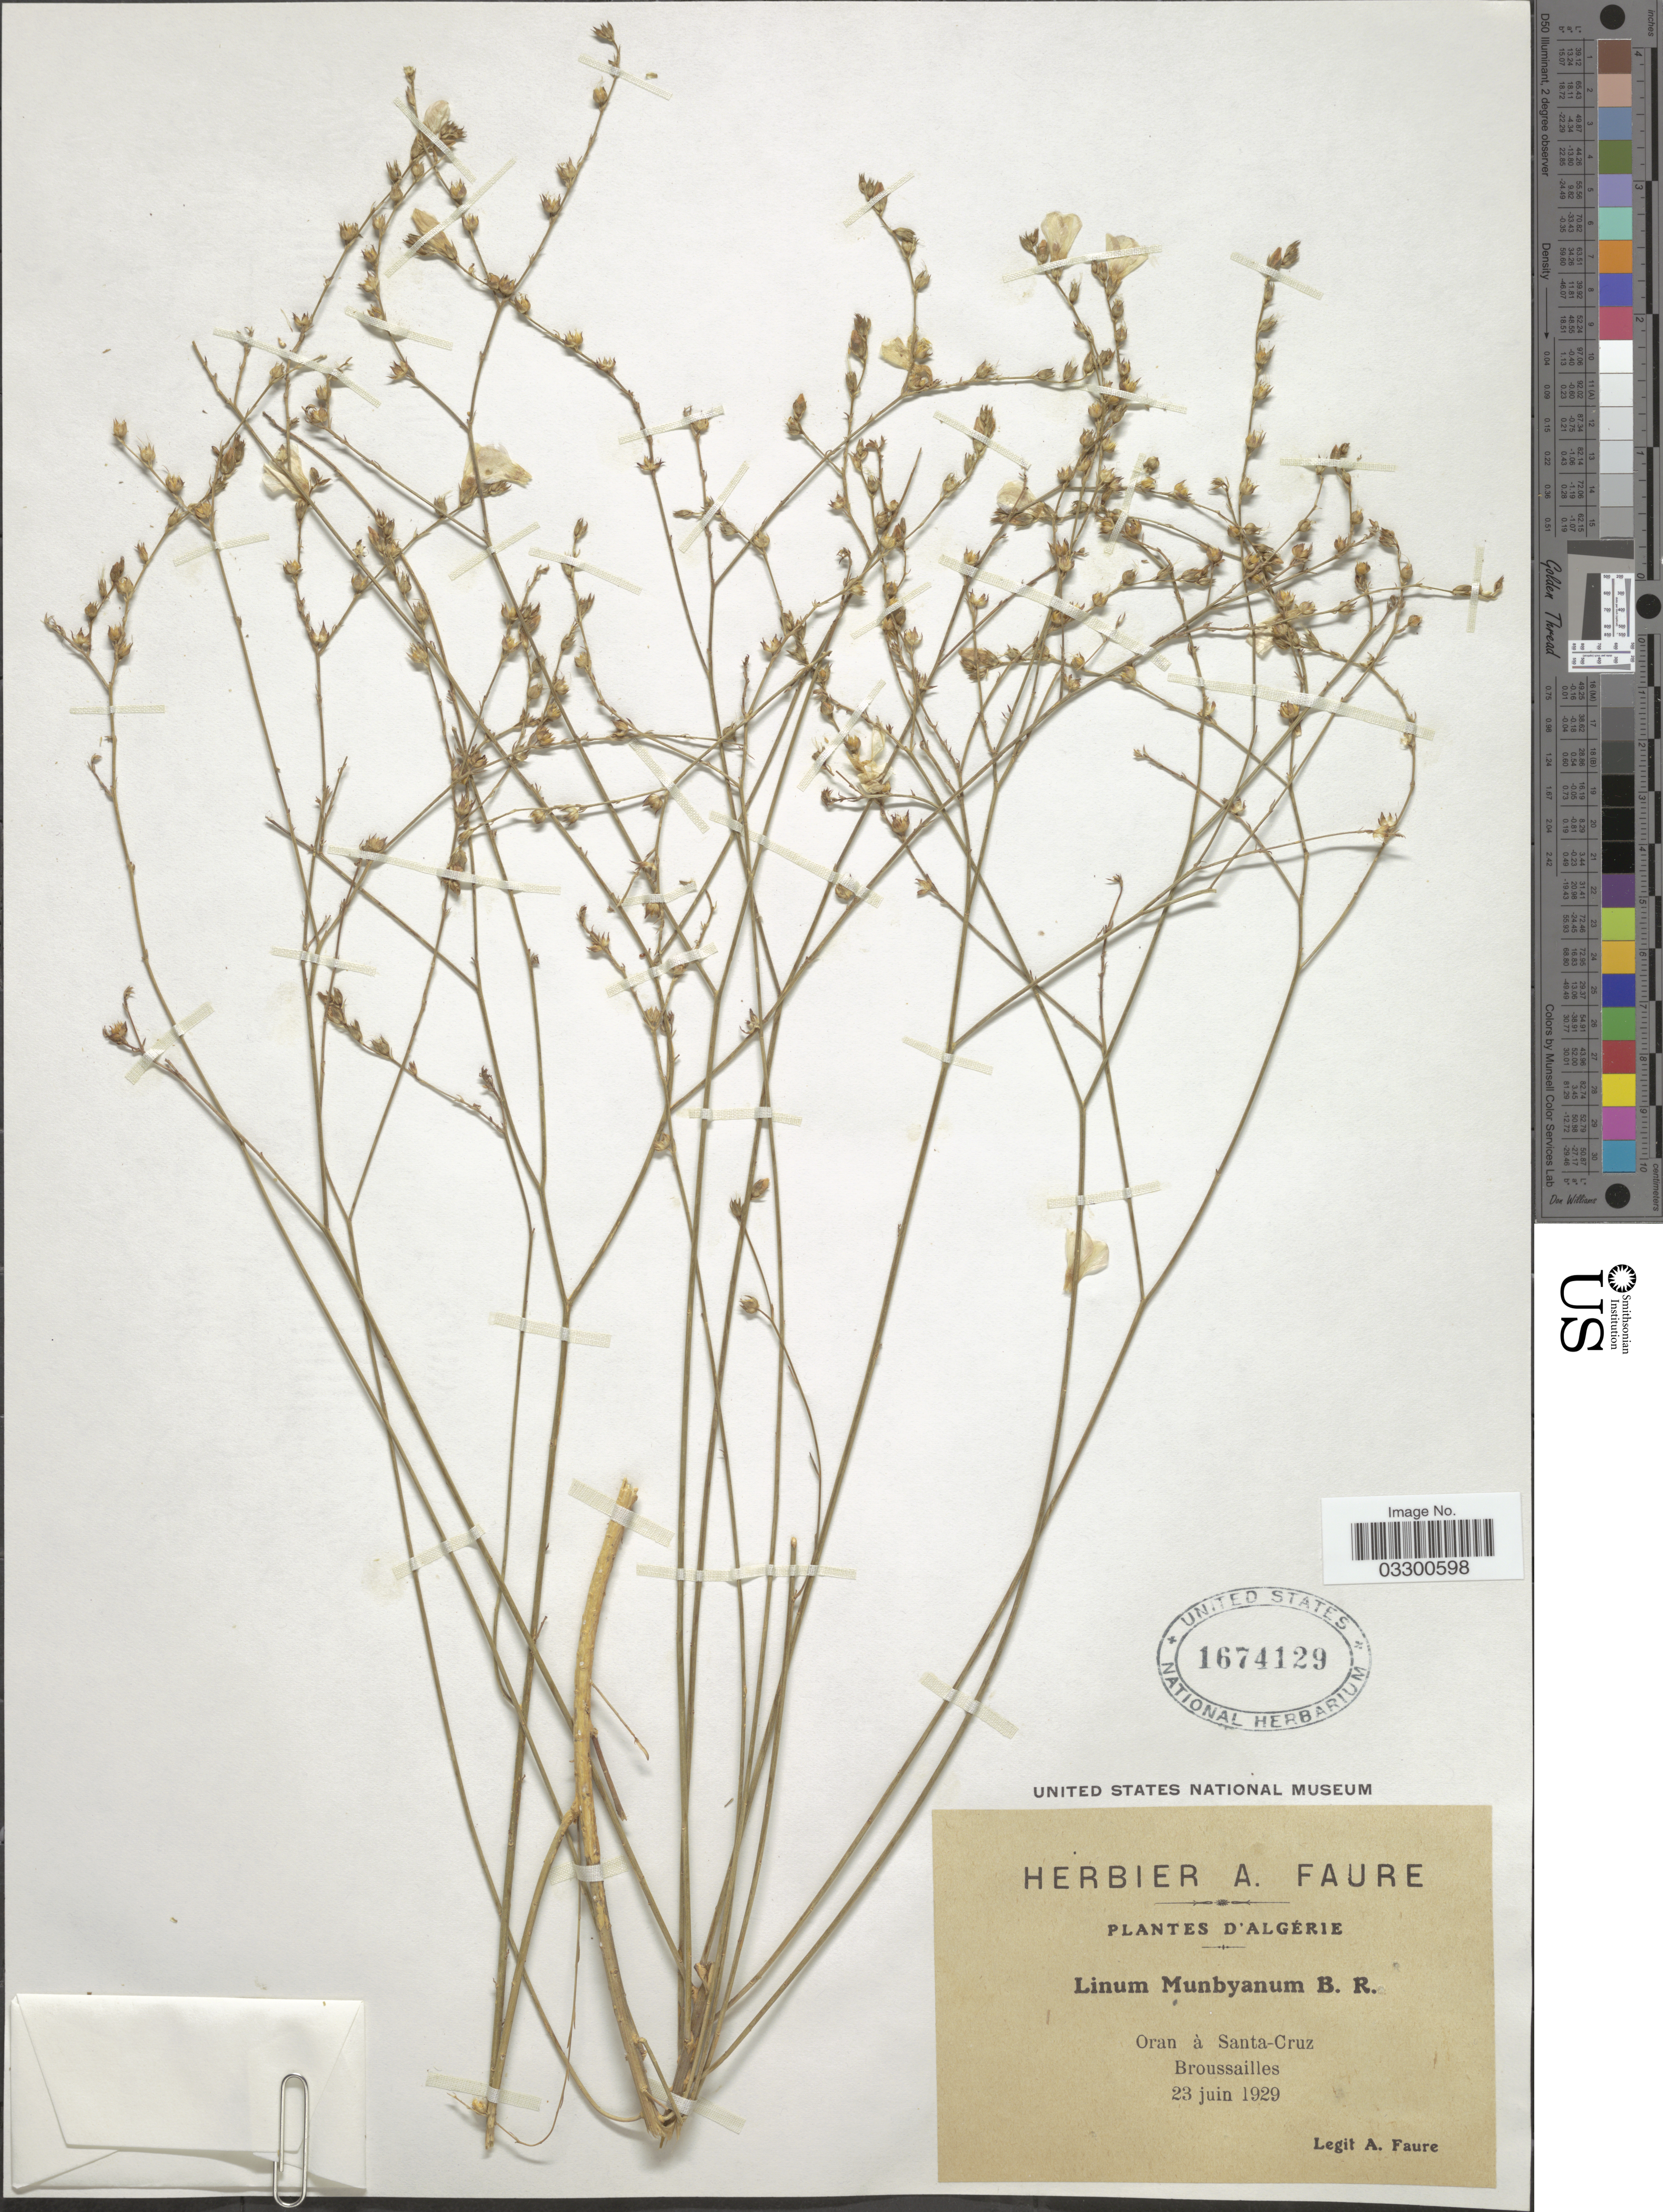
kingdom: Plantae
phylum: Tracheophyta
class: Magnoliopsida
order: Malpighiales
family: Linaceae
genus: Linum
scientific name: Linum munbyanum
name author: Boiss. & Reut.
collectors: A. Faure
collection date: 1929-06-23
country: Algeria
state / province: Oran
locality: Oran à Santa-Cruz.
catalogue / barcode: US 1674129